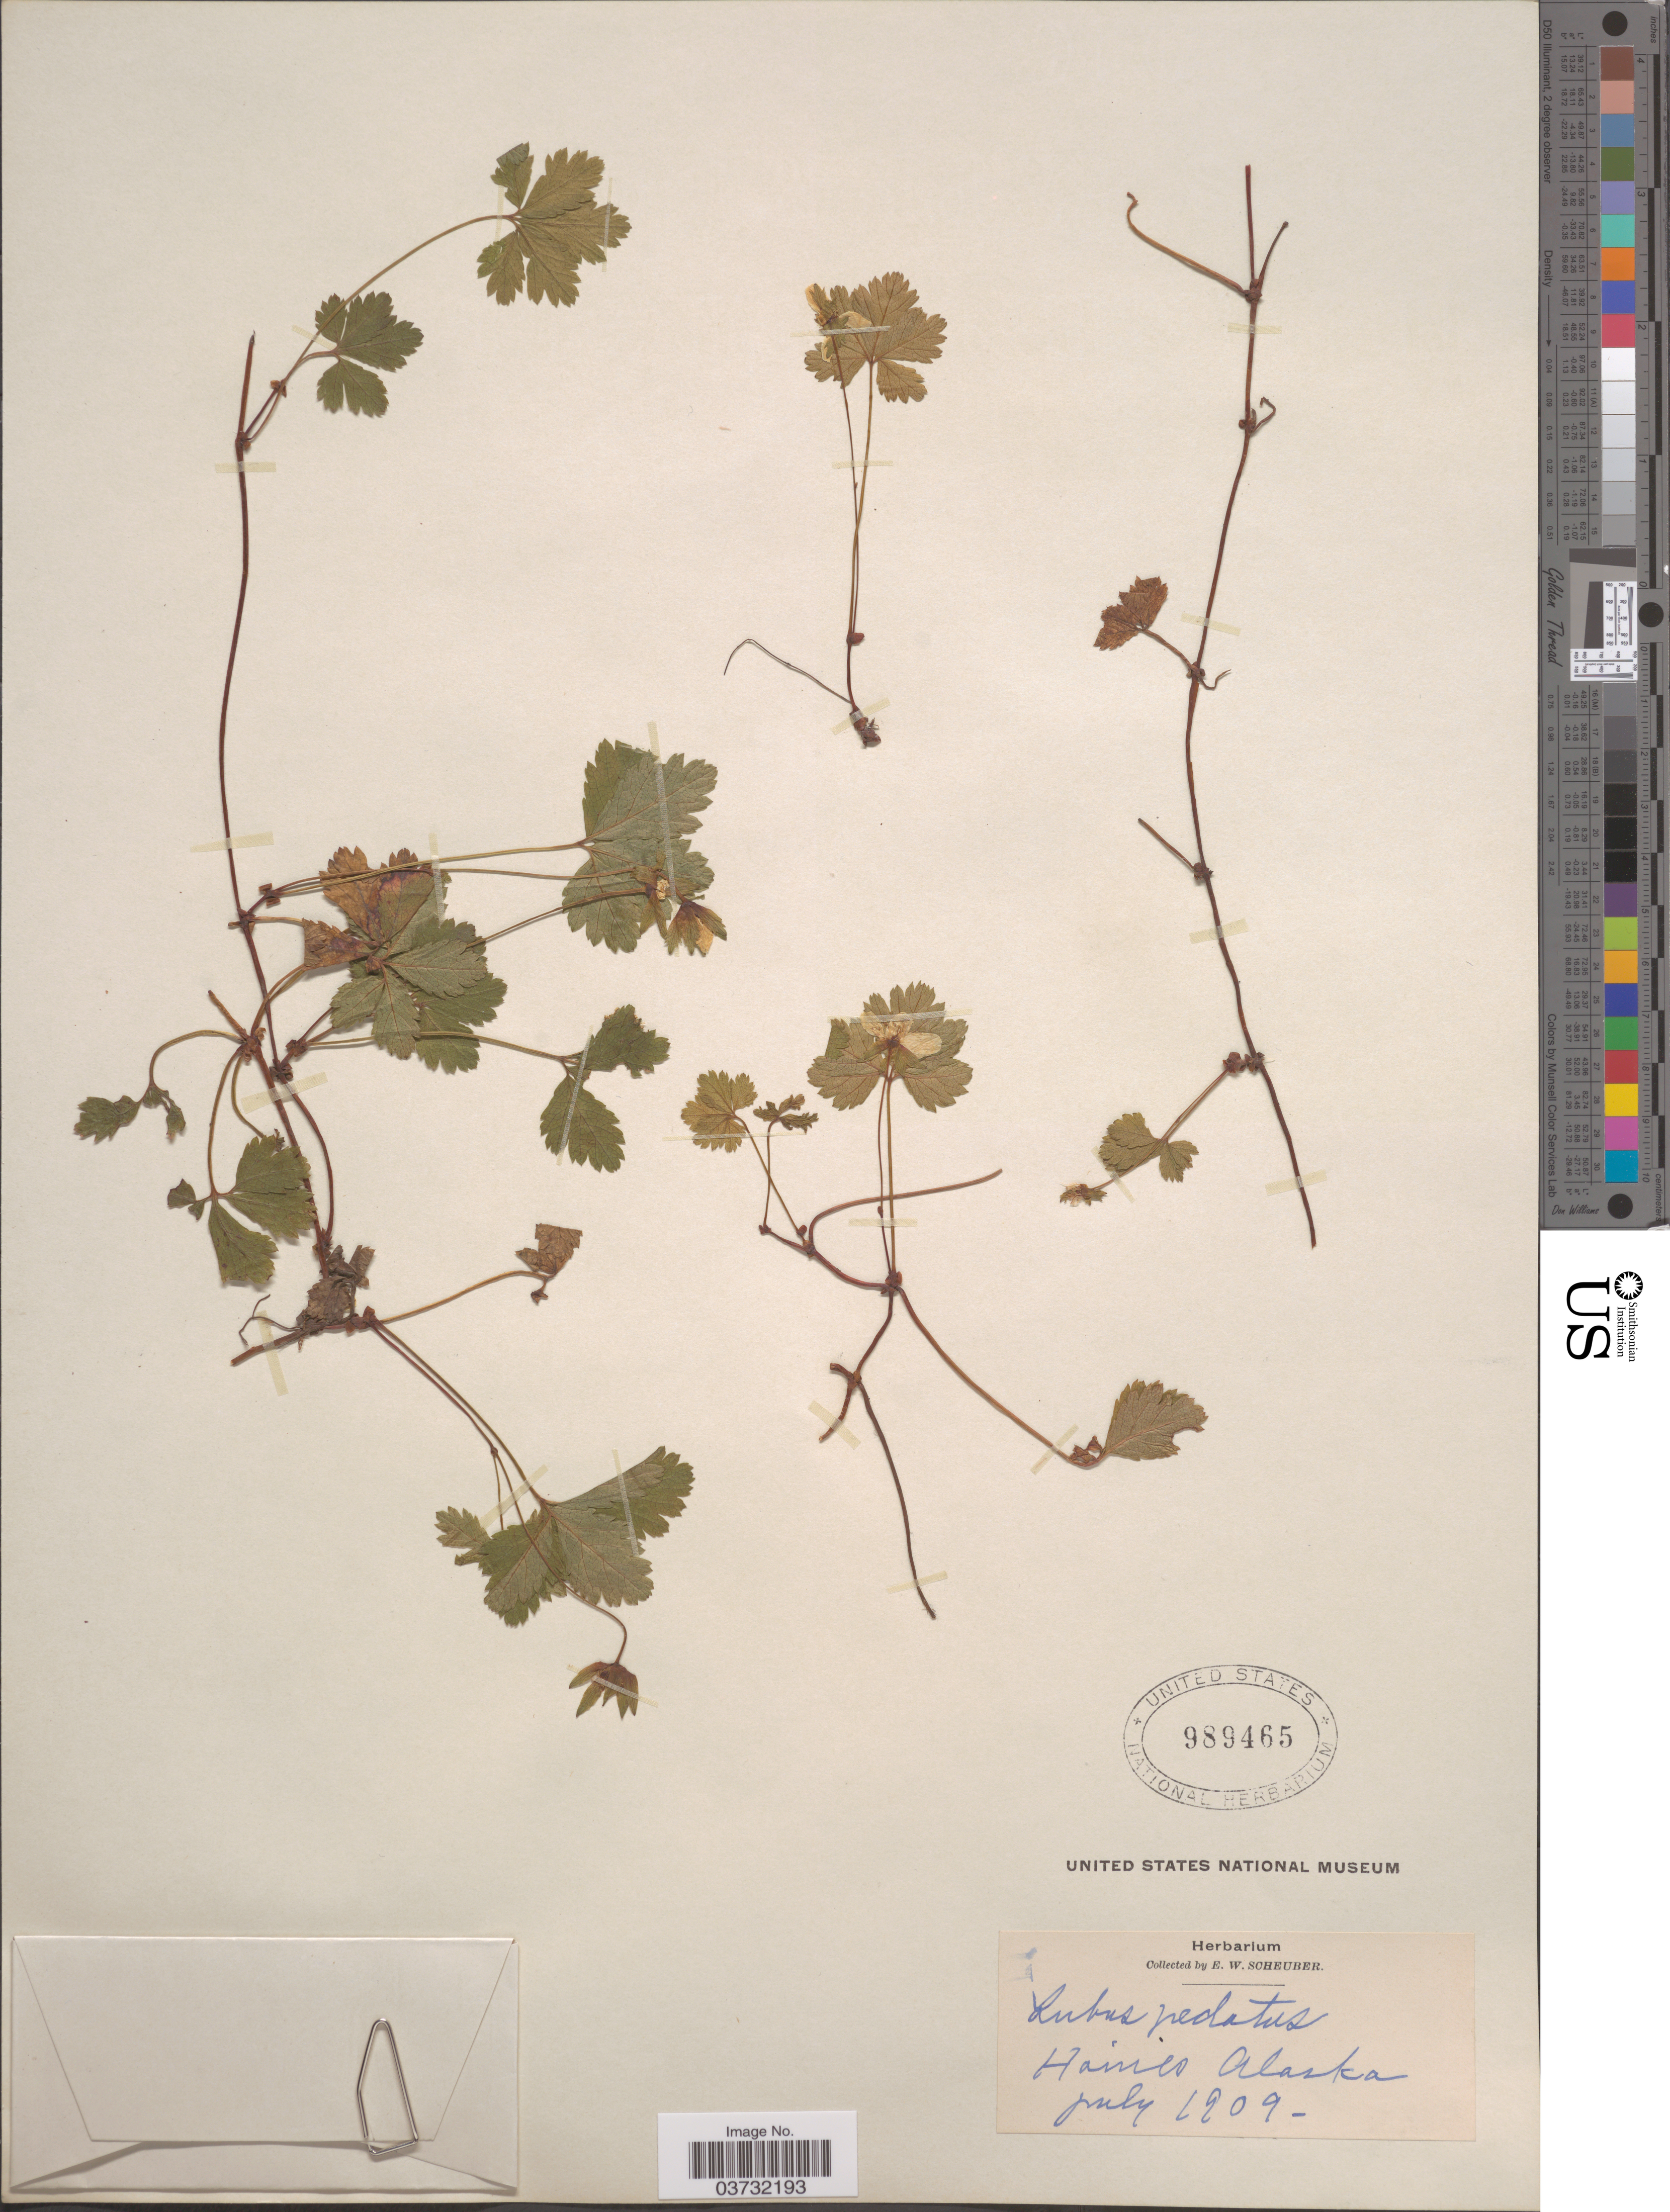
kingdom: Plantae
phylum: Tracheophyta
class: Magnoliopsida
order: Rosales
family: Rosaceae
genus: Rubus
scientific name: Rubus pedatus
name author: Sm.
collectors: E. Scheuber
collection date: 1909-07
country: United States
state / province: Alaska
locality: Haines.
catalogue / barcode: US 989465